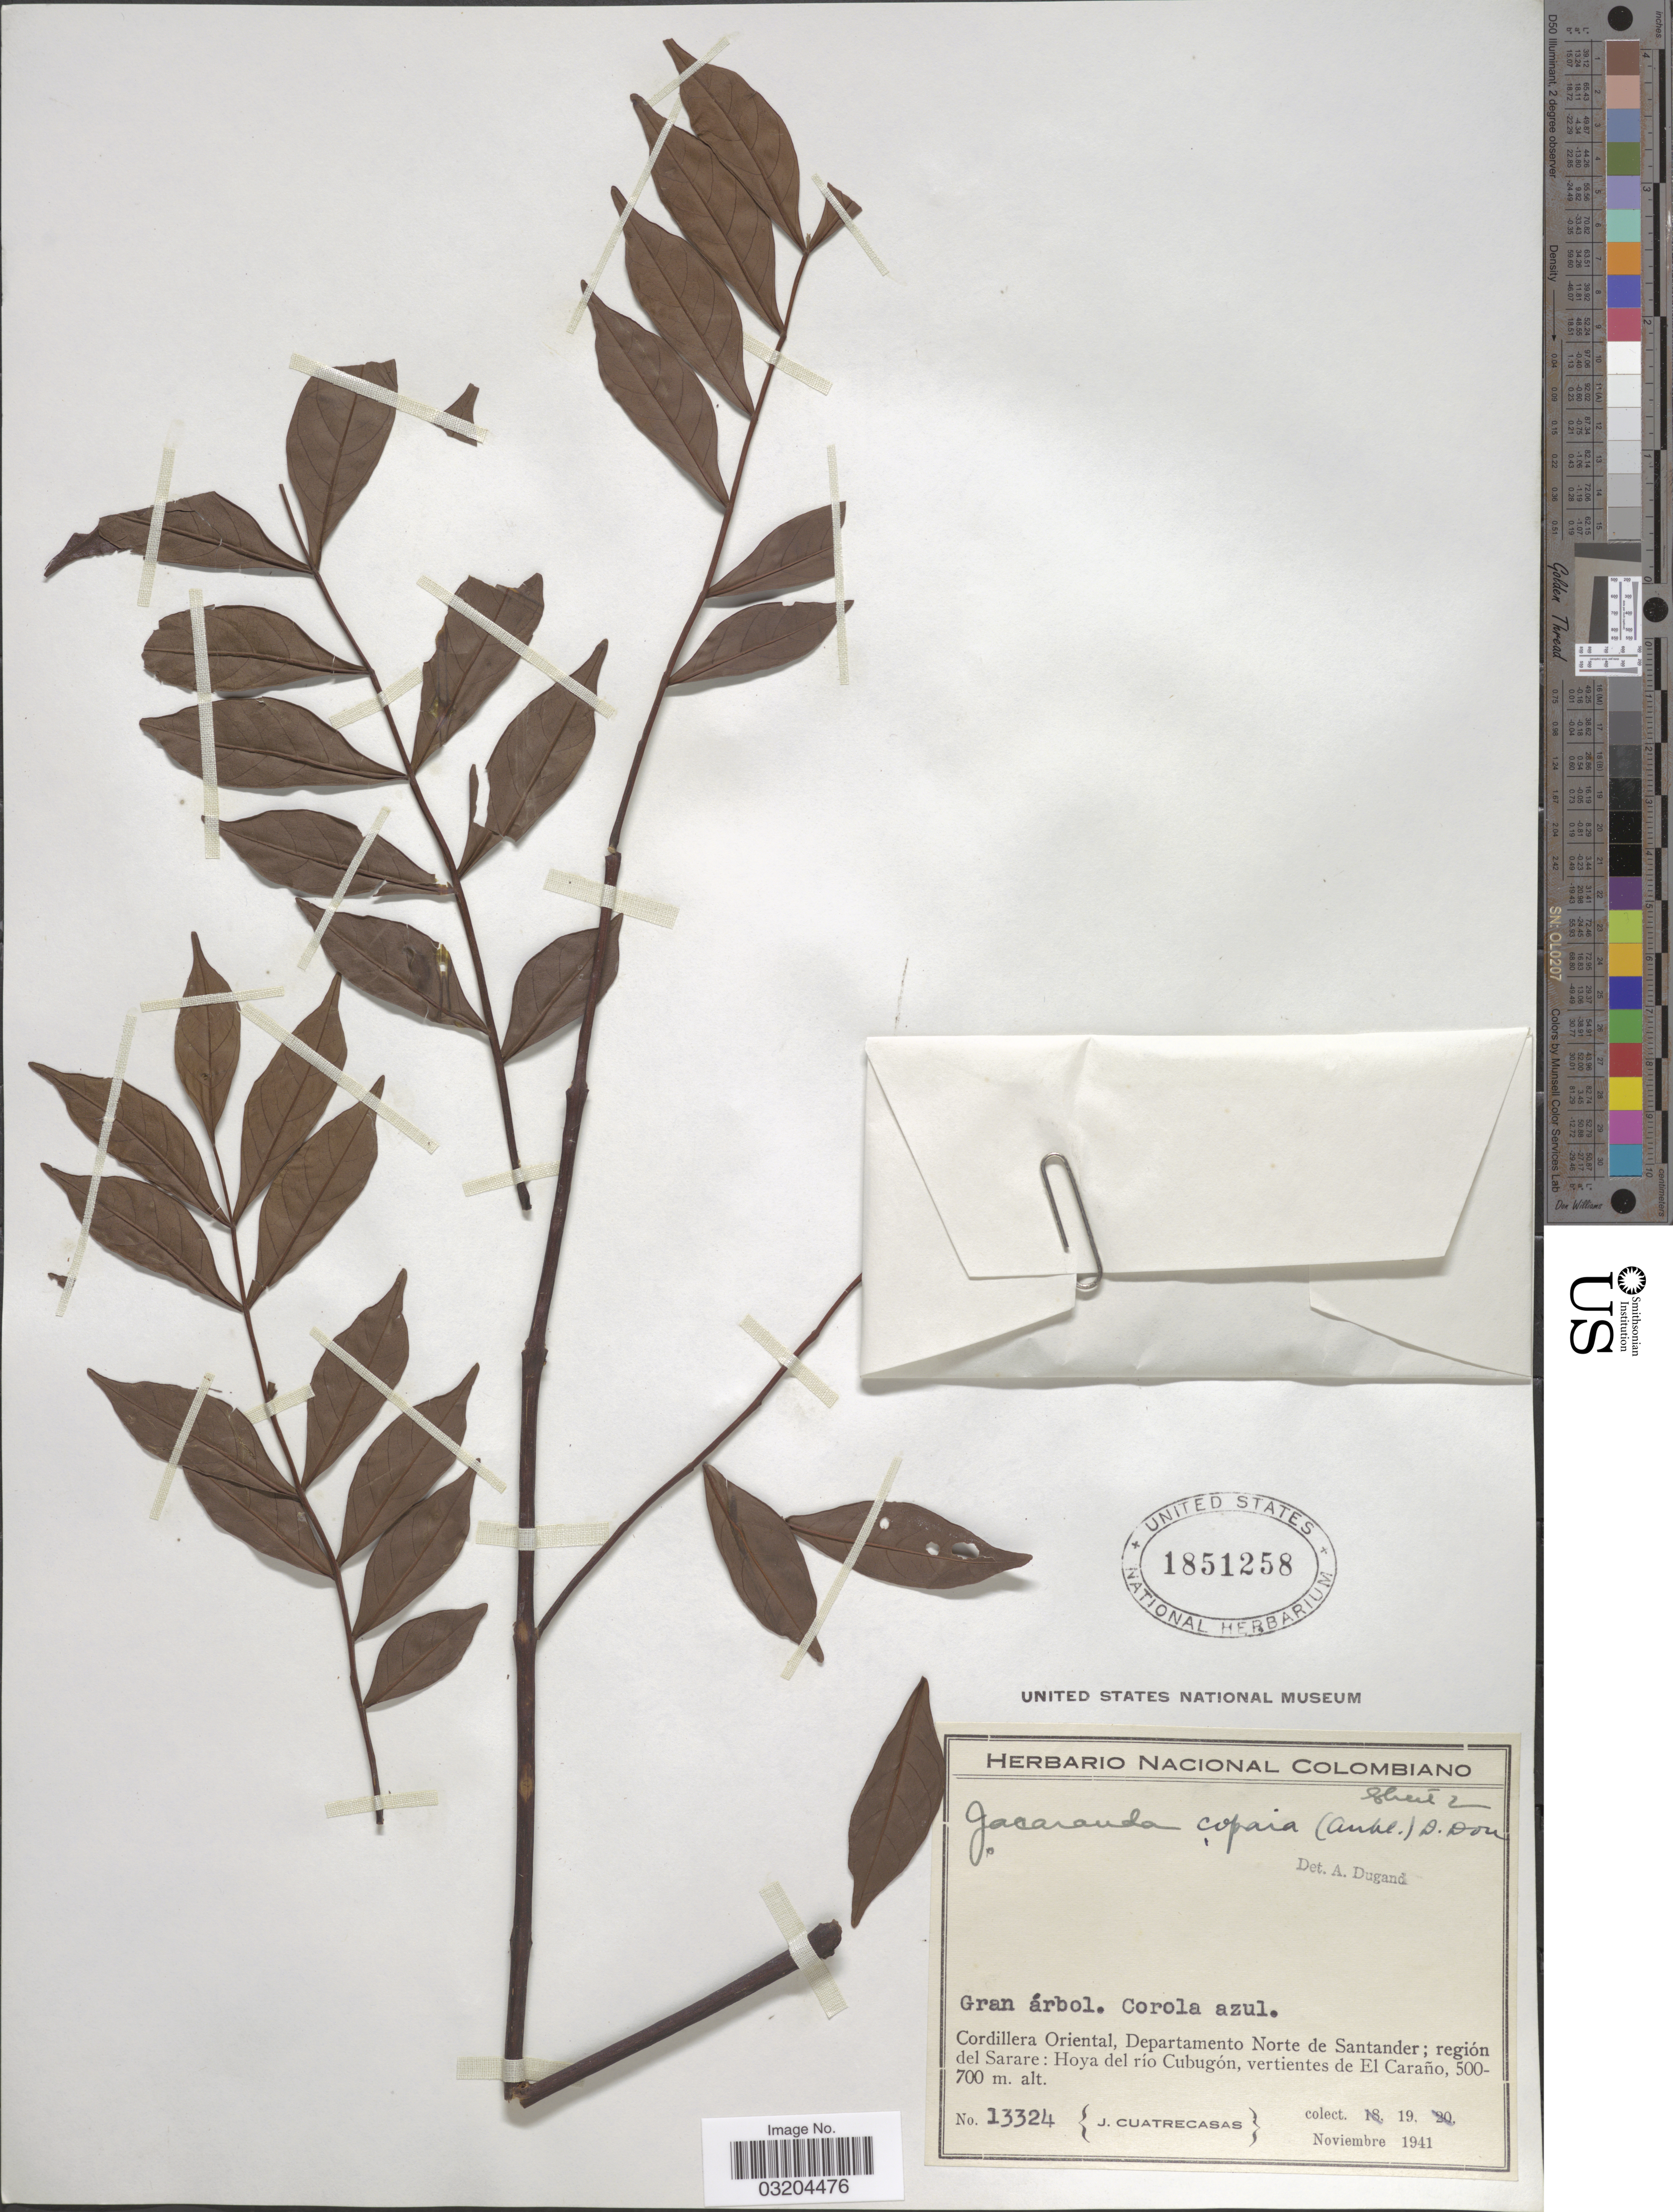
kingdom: Plantae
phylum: Tracheophyta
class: Magnoliopsida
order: Lamiales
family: Bignoniaceae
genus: Jacaranda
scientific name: Jacaranda copaia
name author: (Aubl.) D. Don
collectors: J. Cuatrecasas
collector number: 13324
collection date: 1941-11-19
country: Colombia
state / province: Norte de Santander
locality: Cordillera Oriental, Departamento Norte de Santander; región del Sarare: Hoya del río Cubugón, vertientes de El Caraño.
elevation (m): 500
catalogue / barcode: US 1851258